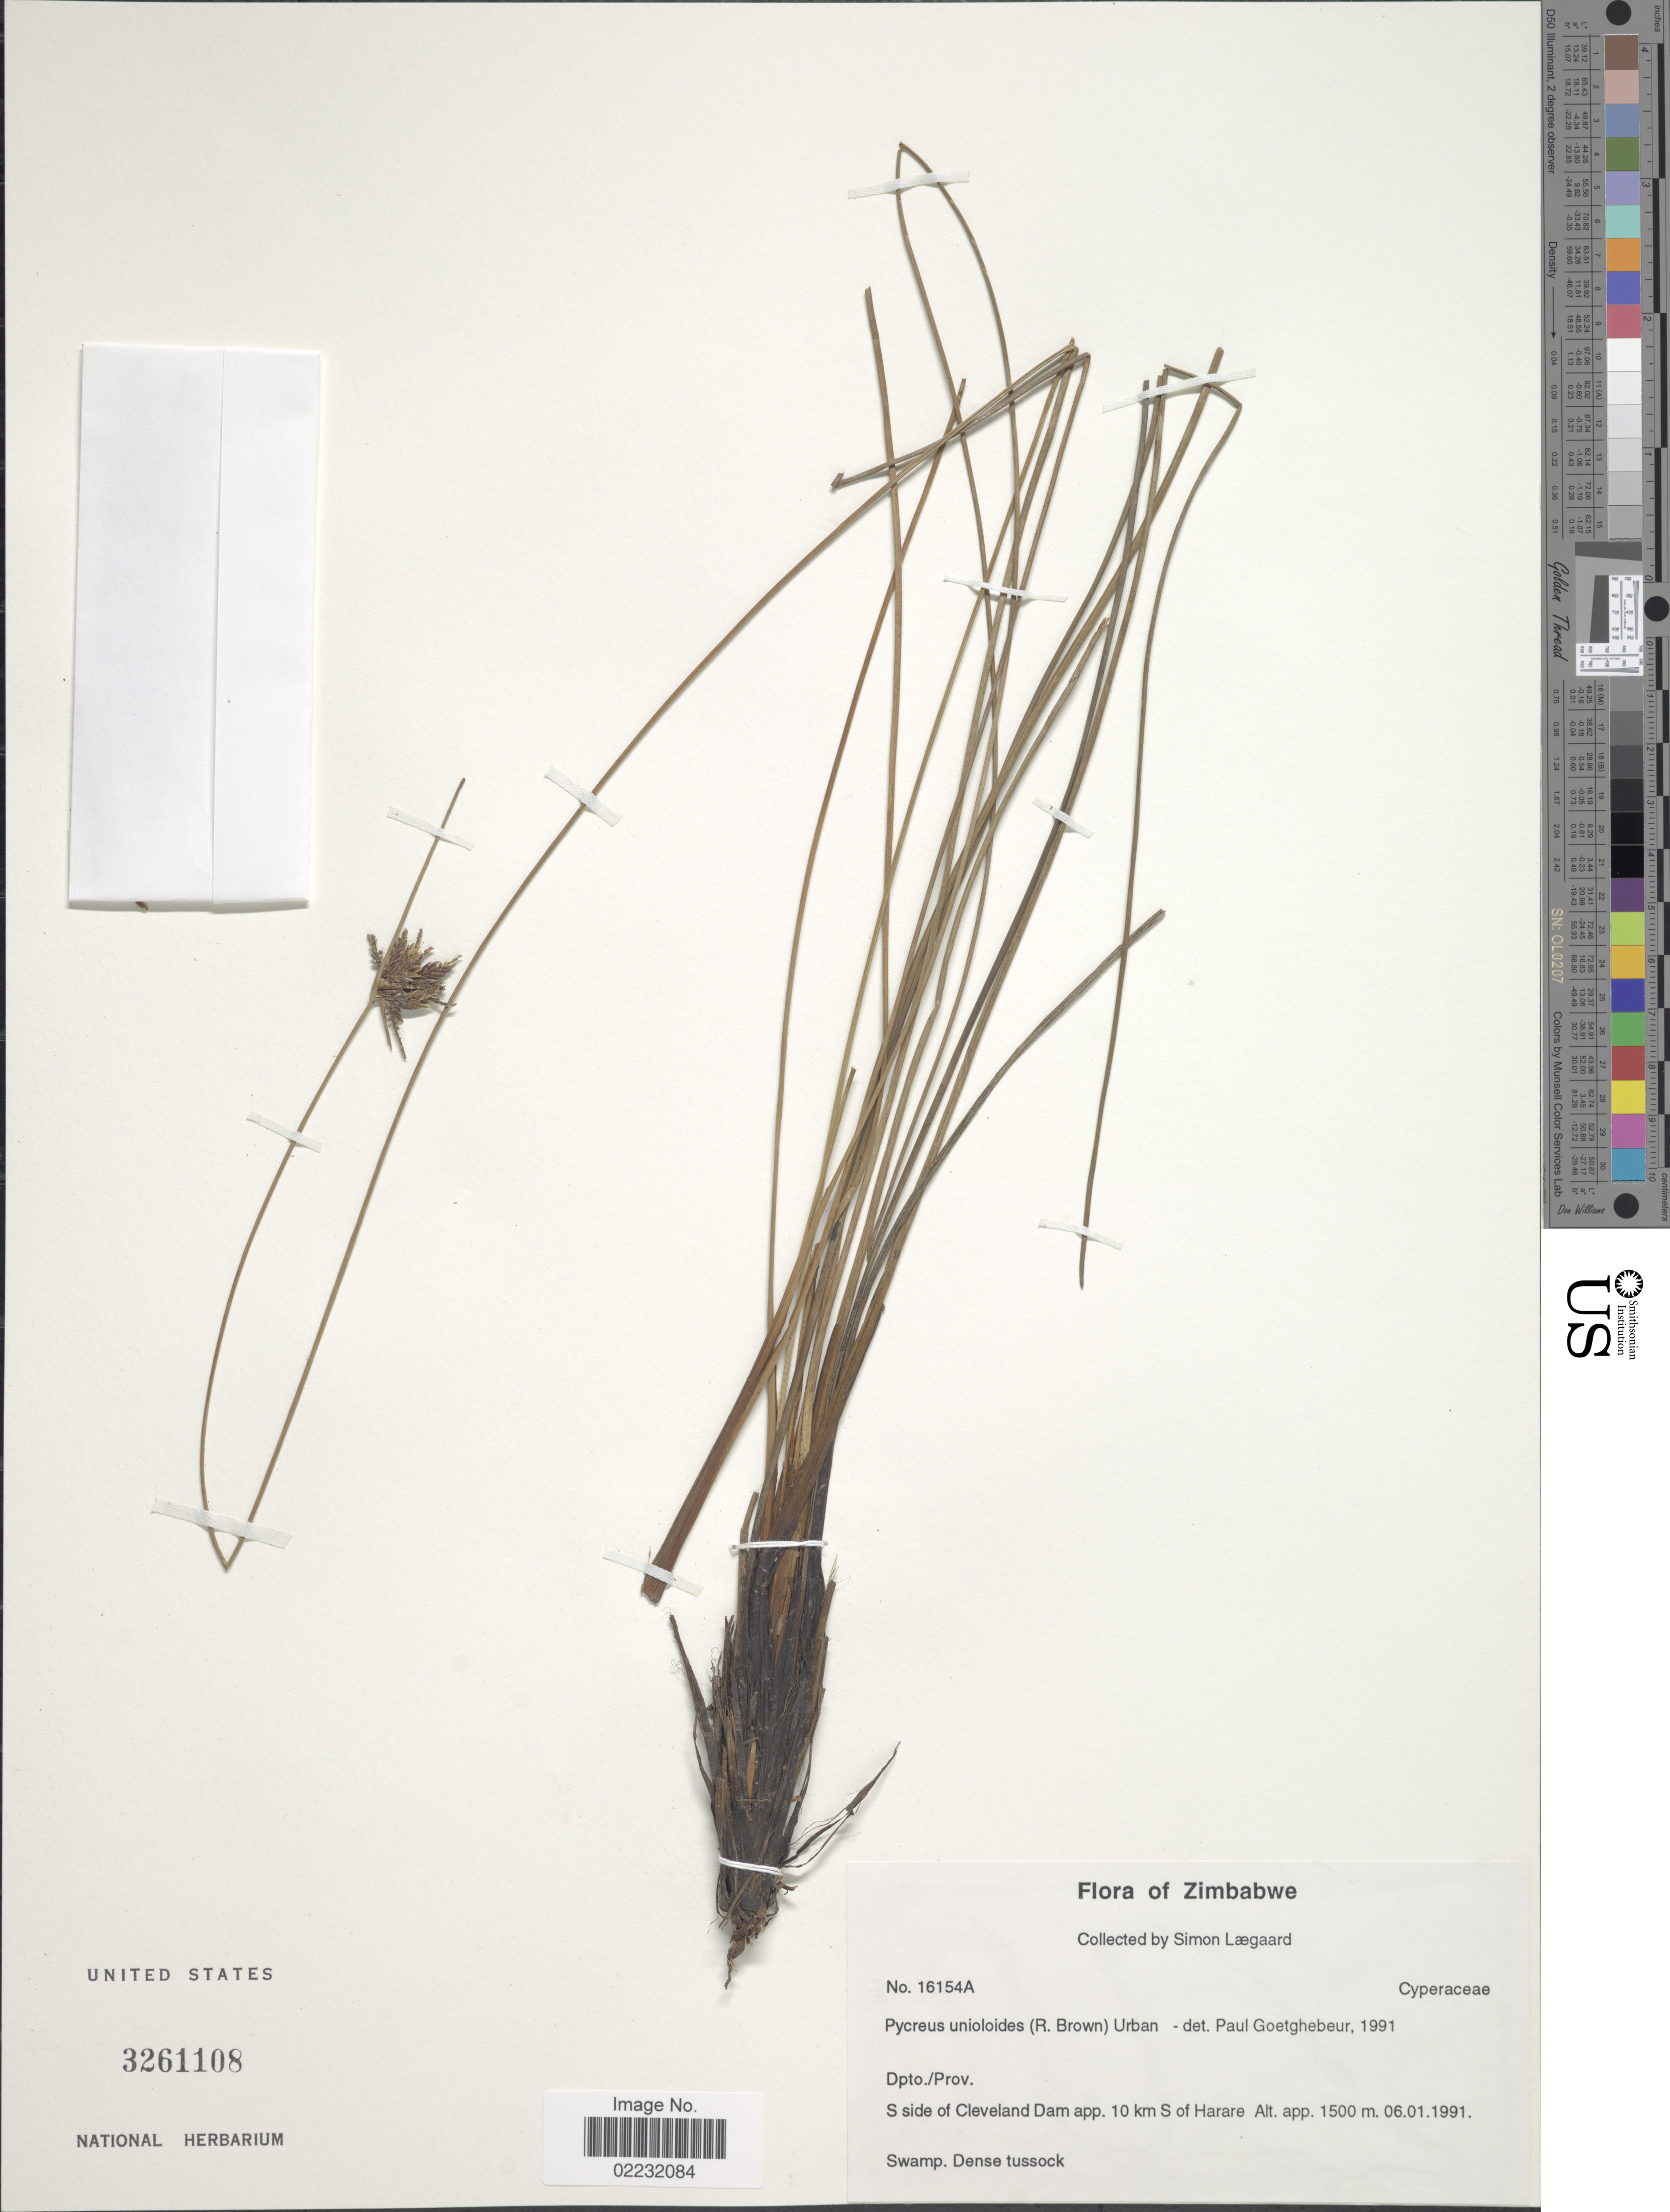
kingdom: Plantae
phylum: Tracheophyta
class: Liliopsida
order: Poales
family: Cyperaceae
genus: Cyperus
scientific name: Cyperus unioloides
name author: R. Br.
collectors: S. Lægaard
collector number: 16154A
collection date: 1991-01-06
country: Zimbabwe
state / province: Harare (city)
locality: Dpto./Prov.S side of Cleveland Dam app. 10 km S of Harare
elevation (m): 1500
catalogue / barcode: US 3261108